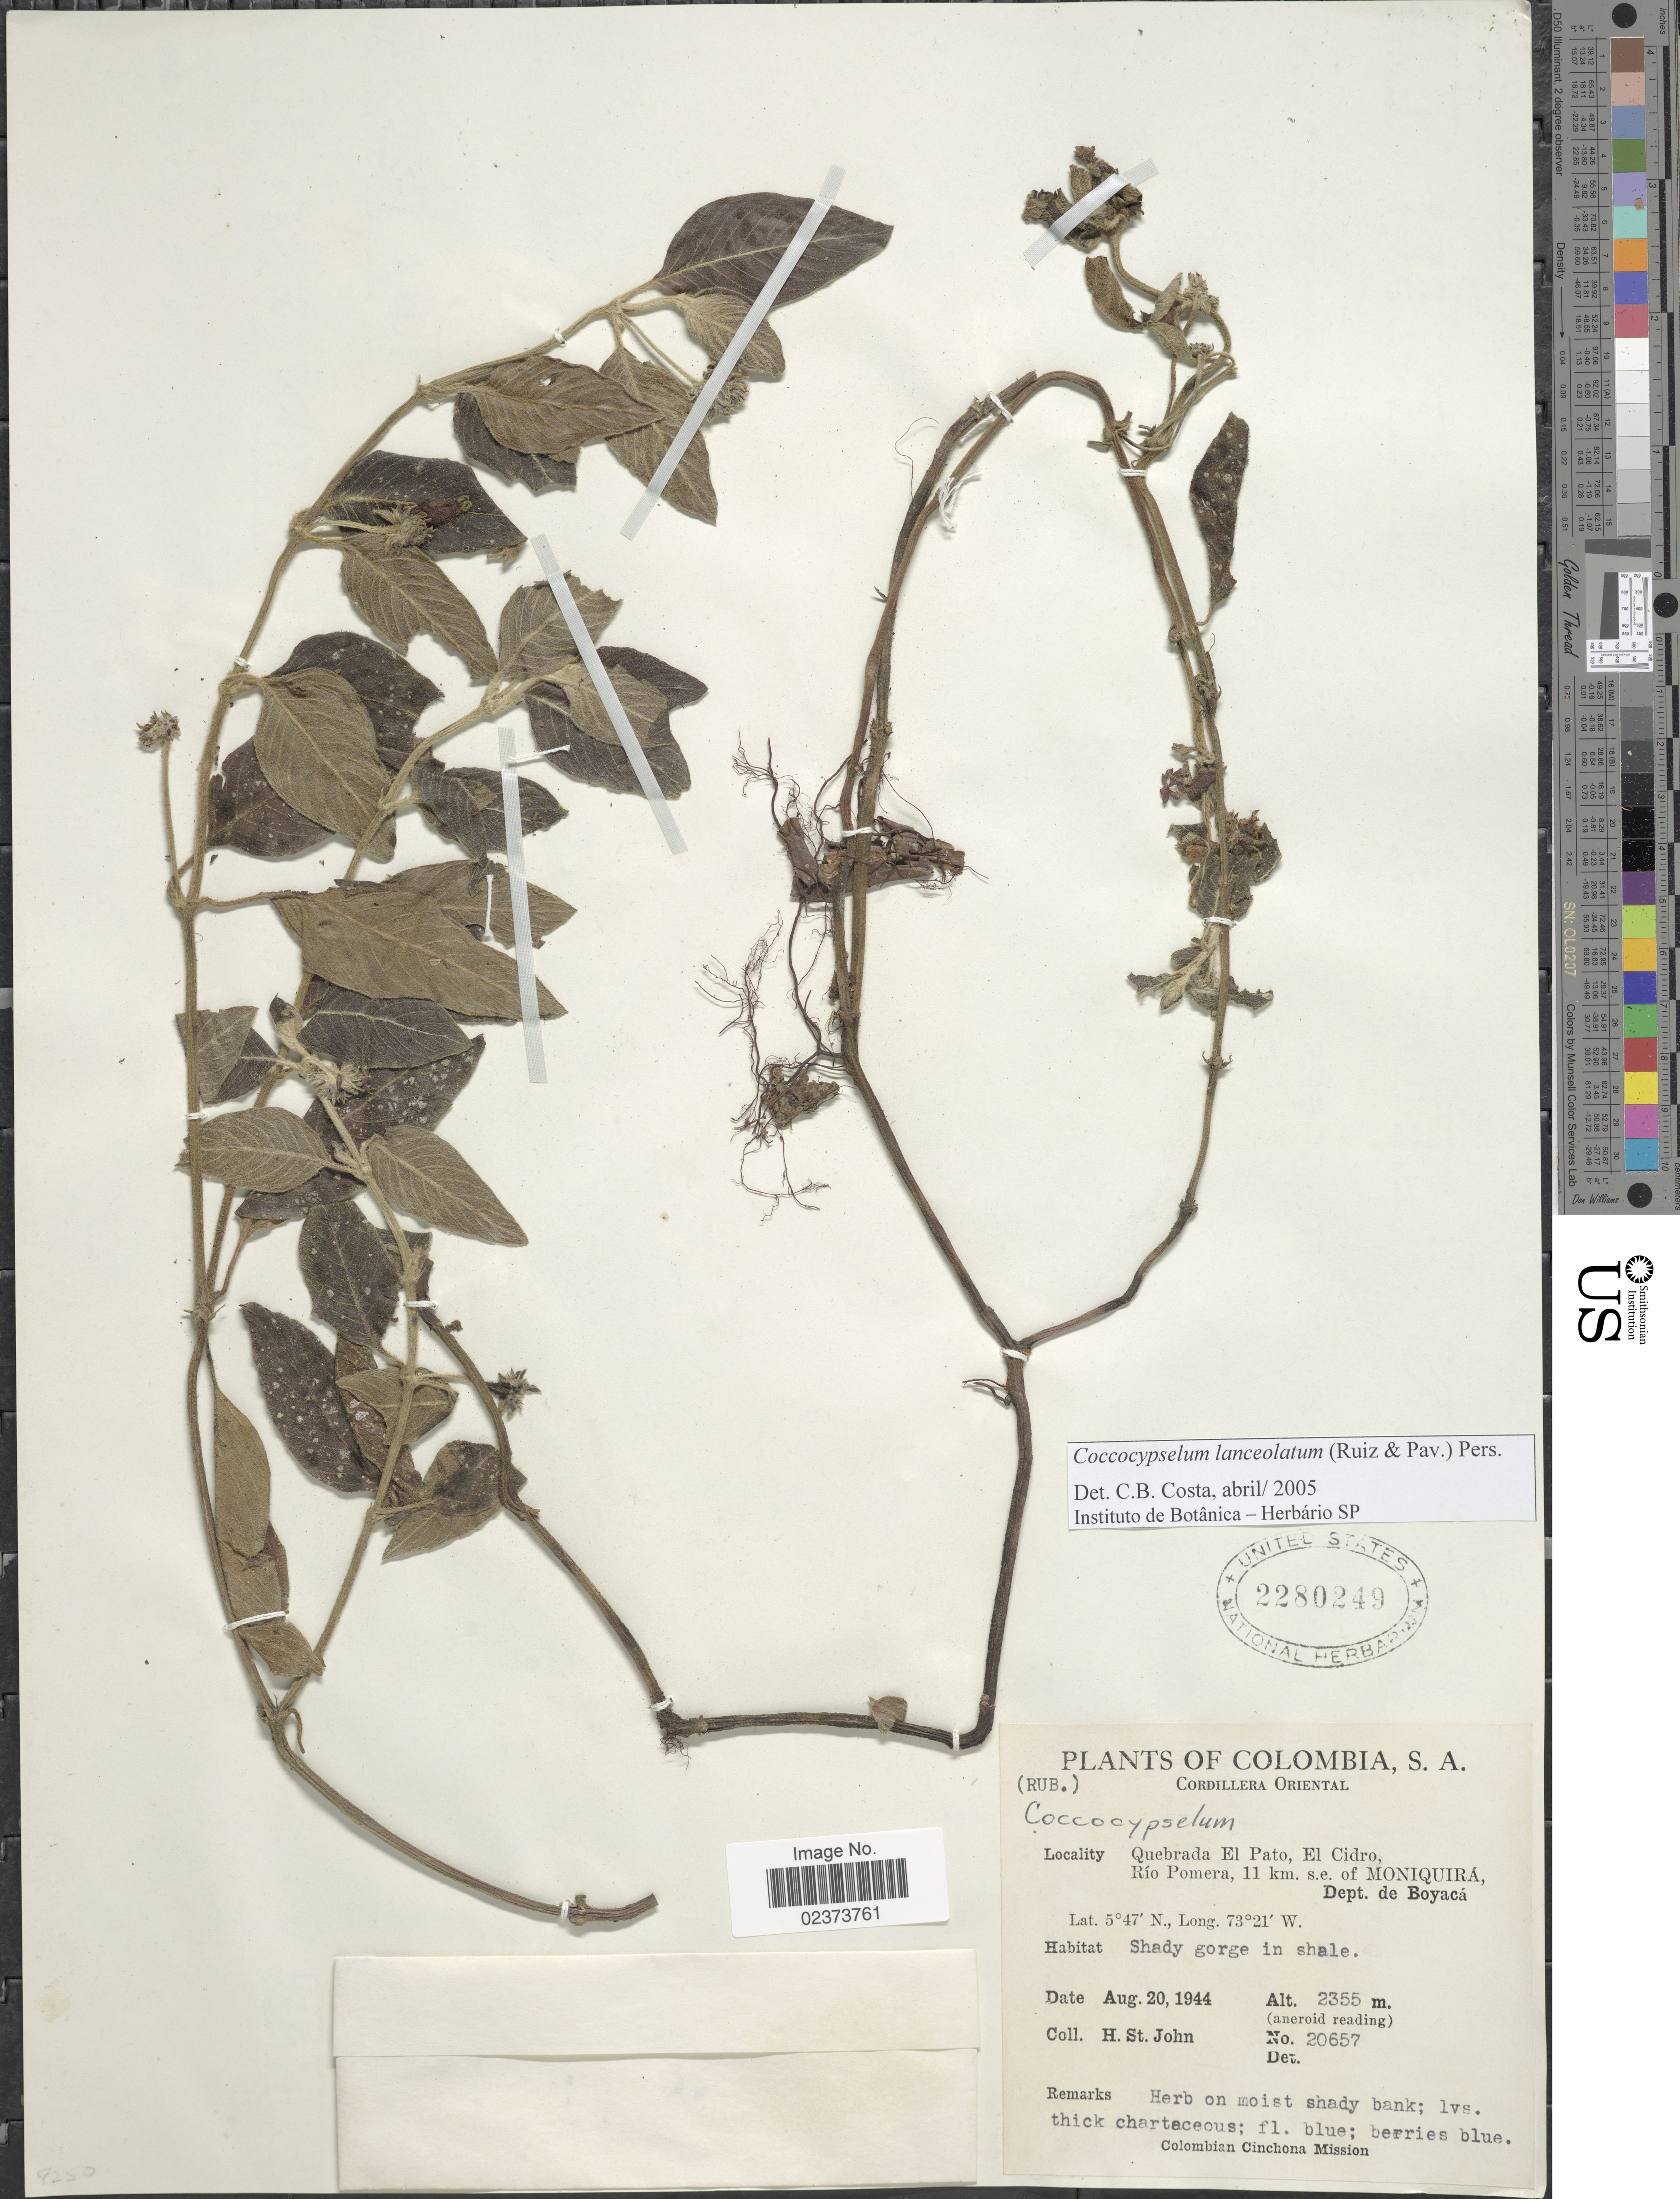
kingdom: Plantae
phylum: Tracheophyta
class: Magnoliopsida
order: Gentianales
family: Rubiaceae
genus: Coccocypselum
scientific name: Coccocypselum lanceolatum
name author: (Ruiz & Pav.) Pers.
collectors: H. St. John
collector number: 20657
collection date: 1944-08-20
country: Colombia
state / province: Boyacá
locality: Quebrada El Pato, El Cidro, Rio Pomera, 11 km. s.e. of Montiquira, Dept. de Boyaca. Cordillera Oriental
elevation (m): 2355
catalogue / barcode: US 2280249